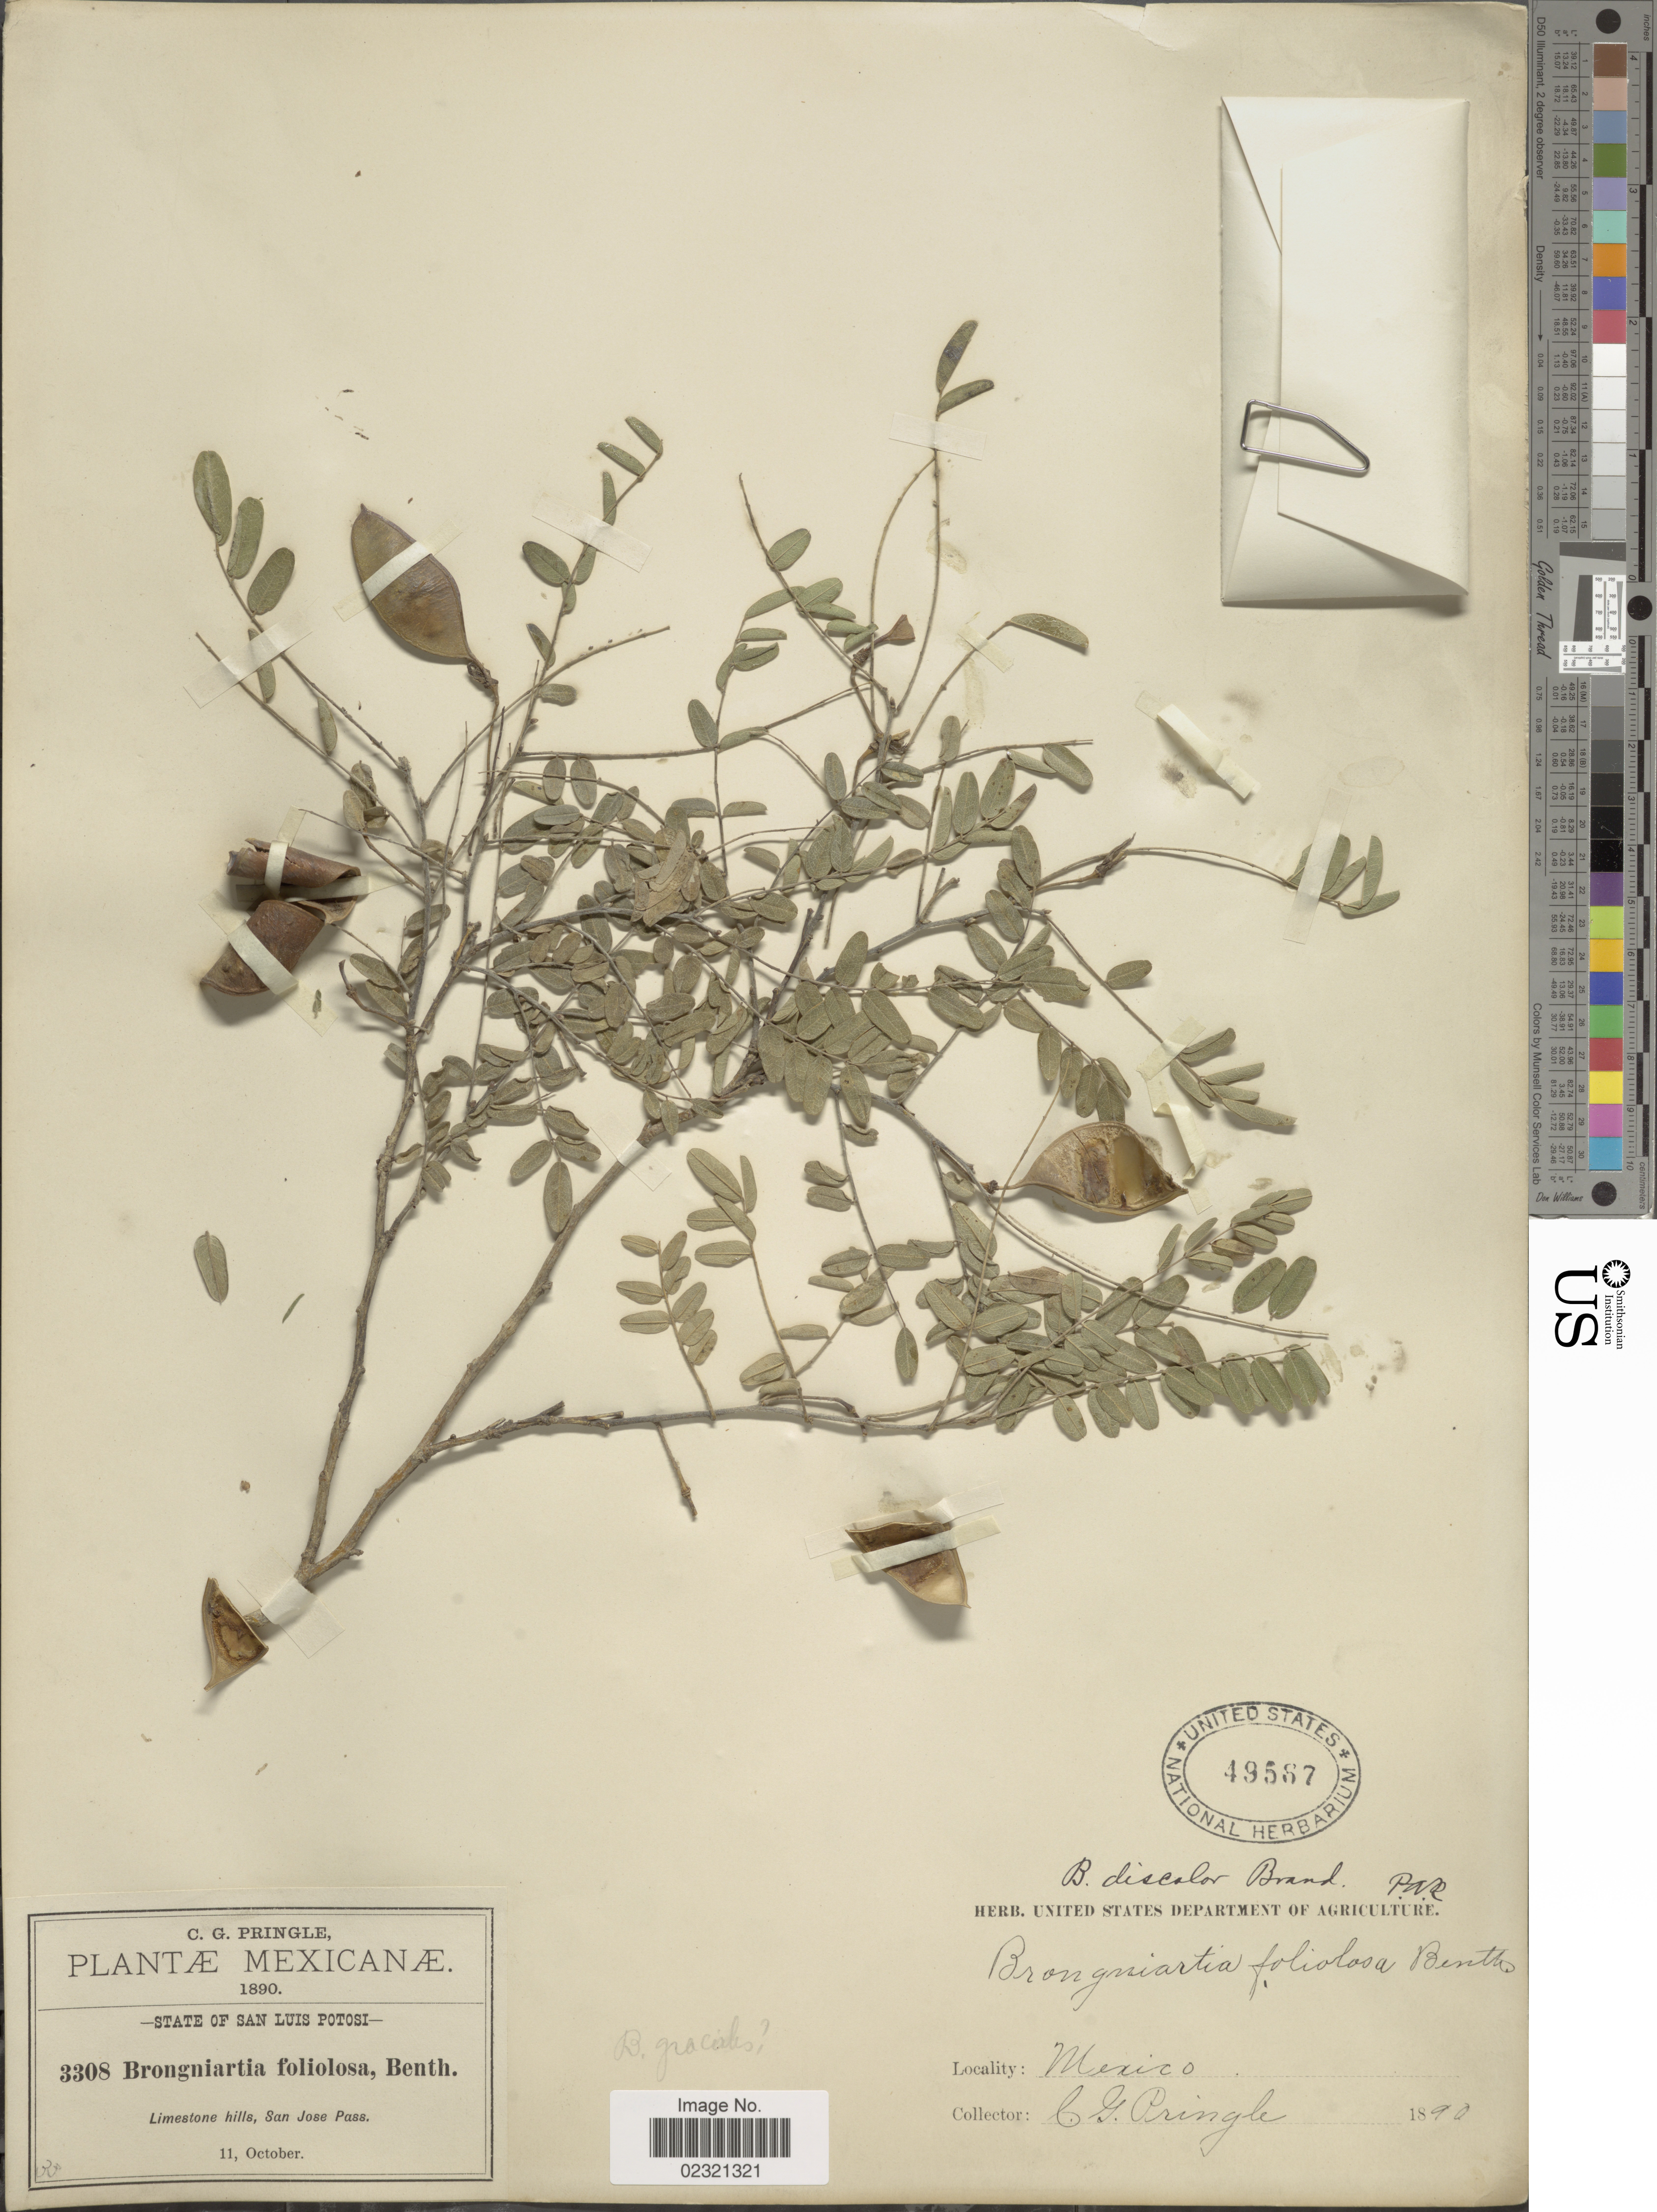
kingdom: Plantae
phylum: Tracheophyta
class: Magnoliopsida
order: Fabales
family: Fabaceae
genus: Brongniartia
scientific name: Brongniartia foliosa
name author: Hemsl.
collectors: C. G. Pringle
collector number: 3308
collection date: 1890-10-11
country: Mexico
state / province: San Luis Potosí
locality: Limestone hills, San Jose Pass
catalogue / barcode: US 49567